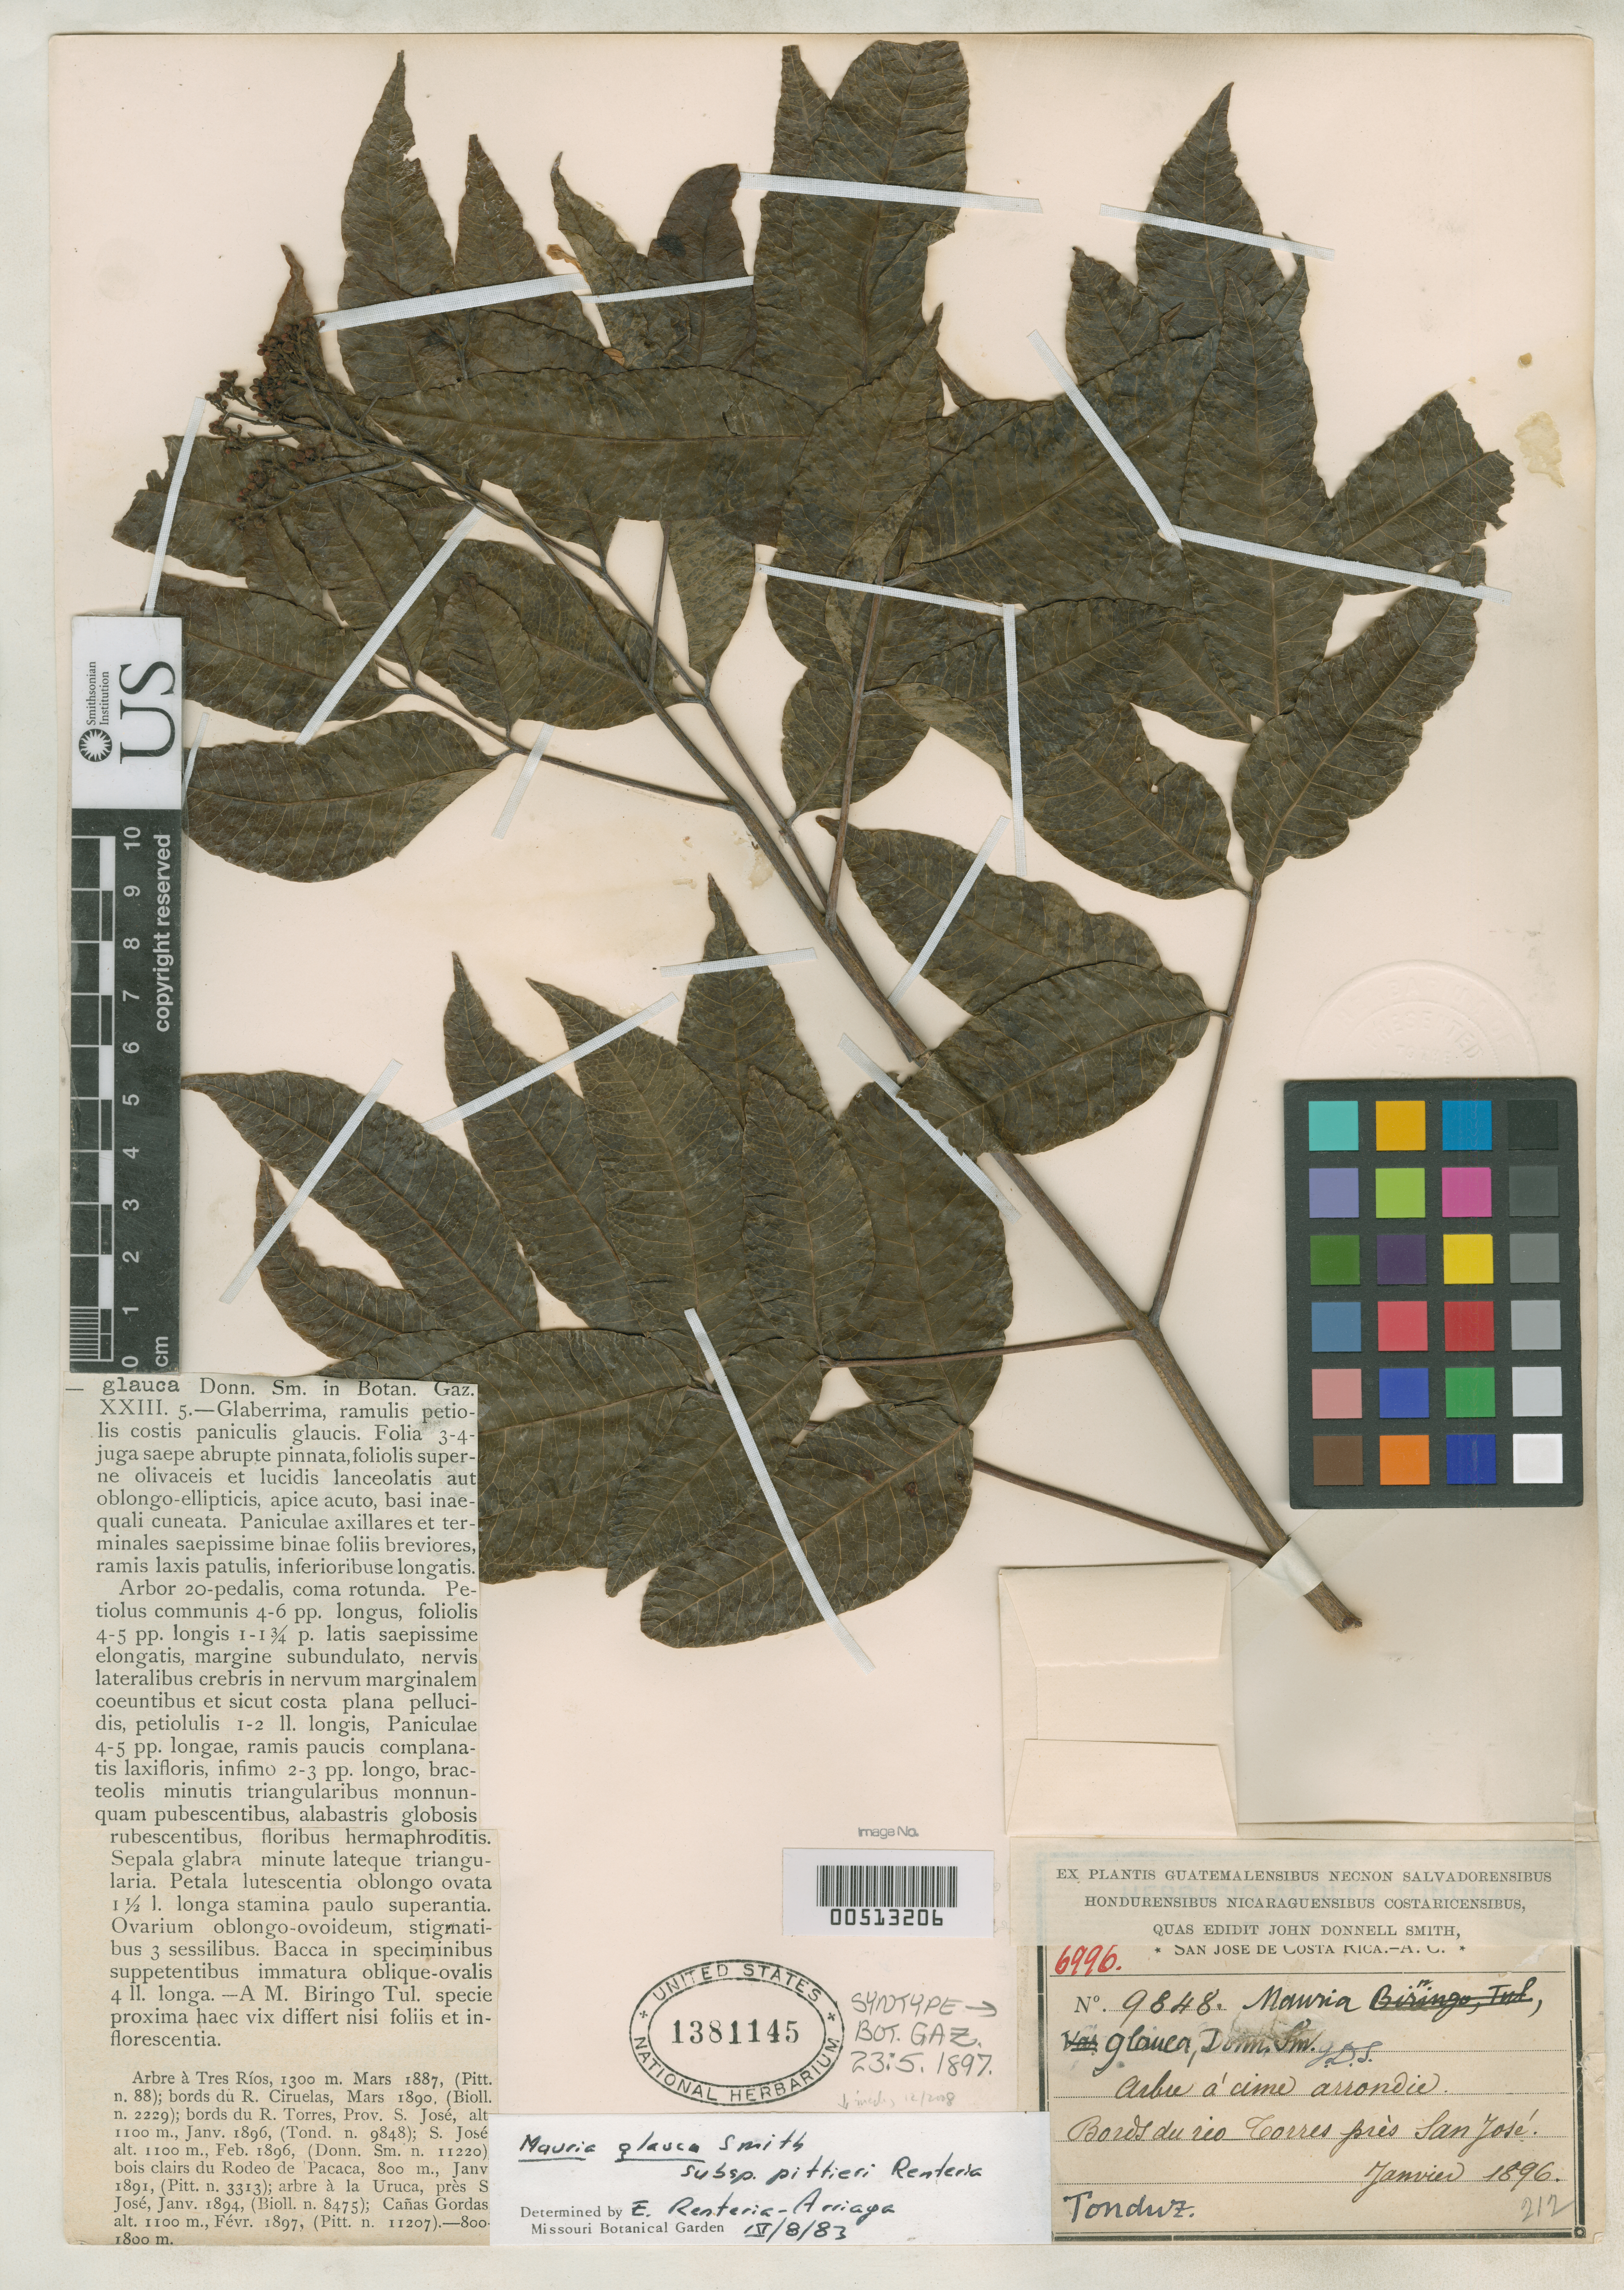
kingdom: Plantae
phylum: Tracheophyta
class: Magnoliopsida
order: Sapindales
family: Anacardiaceae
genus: Mauria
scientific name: Mauria glauca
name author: Donn. Sm.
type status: Syntype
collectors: A. Tonduz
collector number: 9848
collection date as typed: Jan 1896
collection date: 1896-01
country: Costa Rica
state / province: San José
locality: Bords du Rio Torres pres San Jose.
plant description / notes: Annotated by E. Renteria Arriaga as "Mauria glauca subsp. pittieri Renteria", ined. name apparently not published as of Jan. 2009.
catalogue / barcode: US 1381145